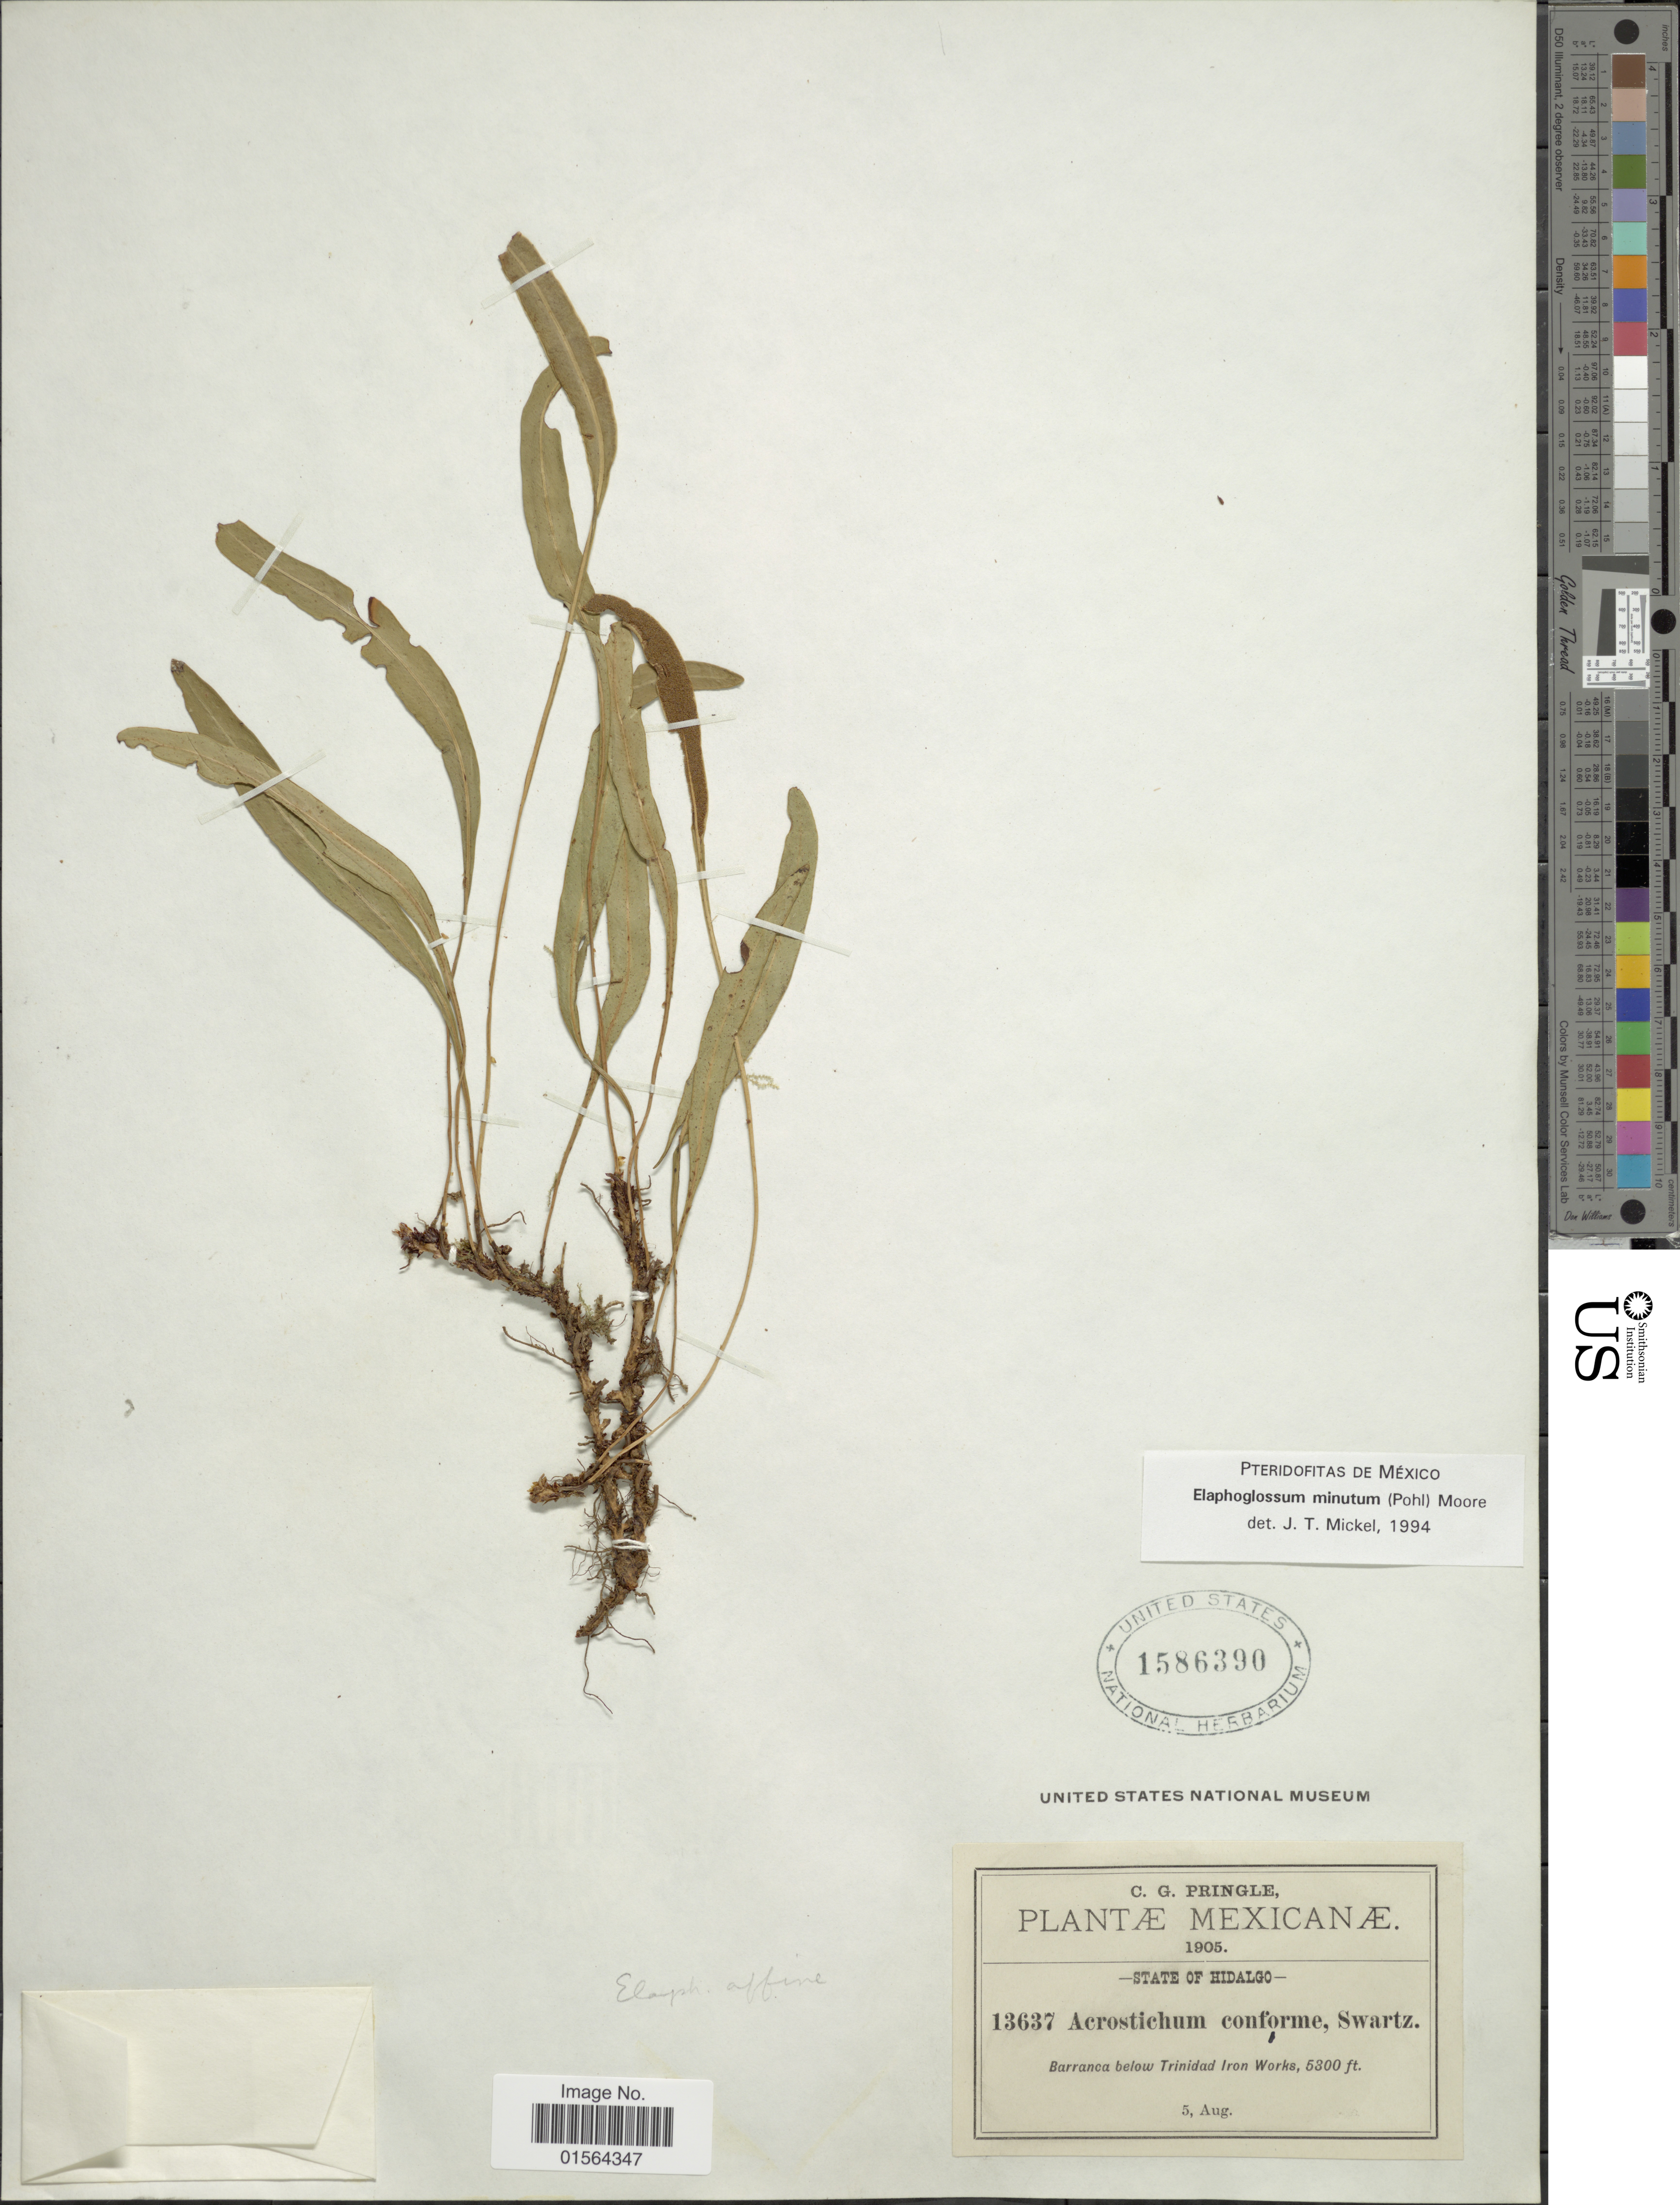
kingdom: Plantae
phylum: Tracheophyta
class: Polypodiopsida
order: Polypodiales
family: Dryopteridaceae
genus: Elaphoglossum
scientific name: Elaphoglossum minutum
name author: (Pohl ex Fée) T. Moore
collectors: C. G. Pringle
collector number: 13637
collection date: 1905-08-05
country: Mexico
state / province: Hidalgo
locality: Mexicanae, State of Hidalgo, barranco below Trinidad Iron Works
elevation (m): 1615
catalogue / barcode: US 1586390